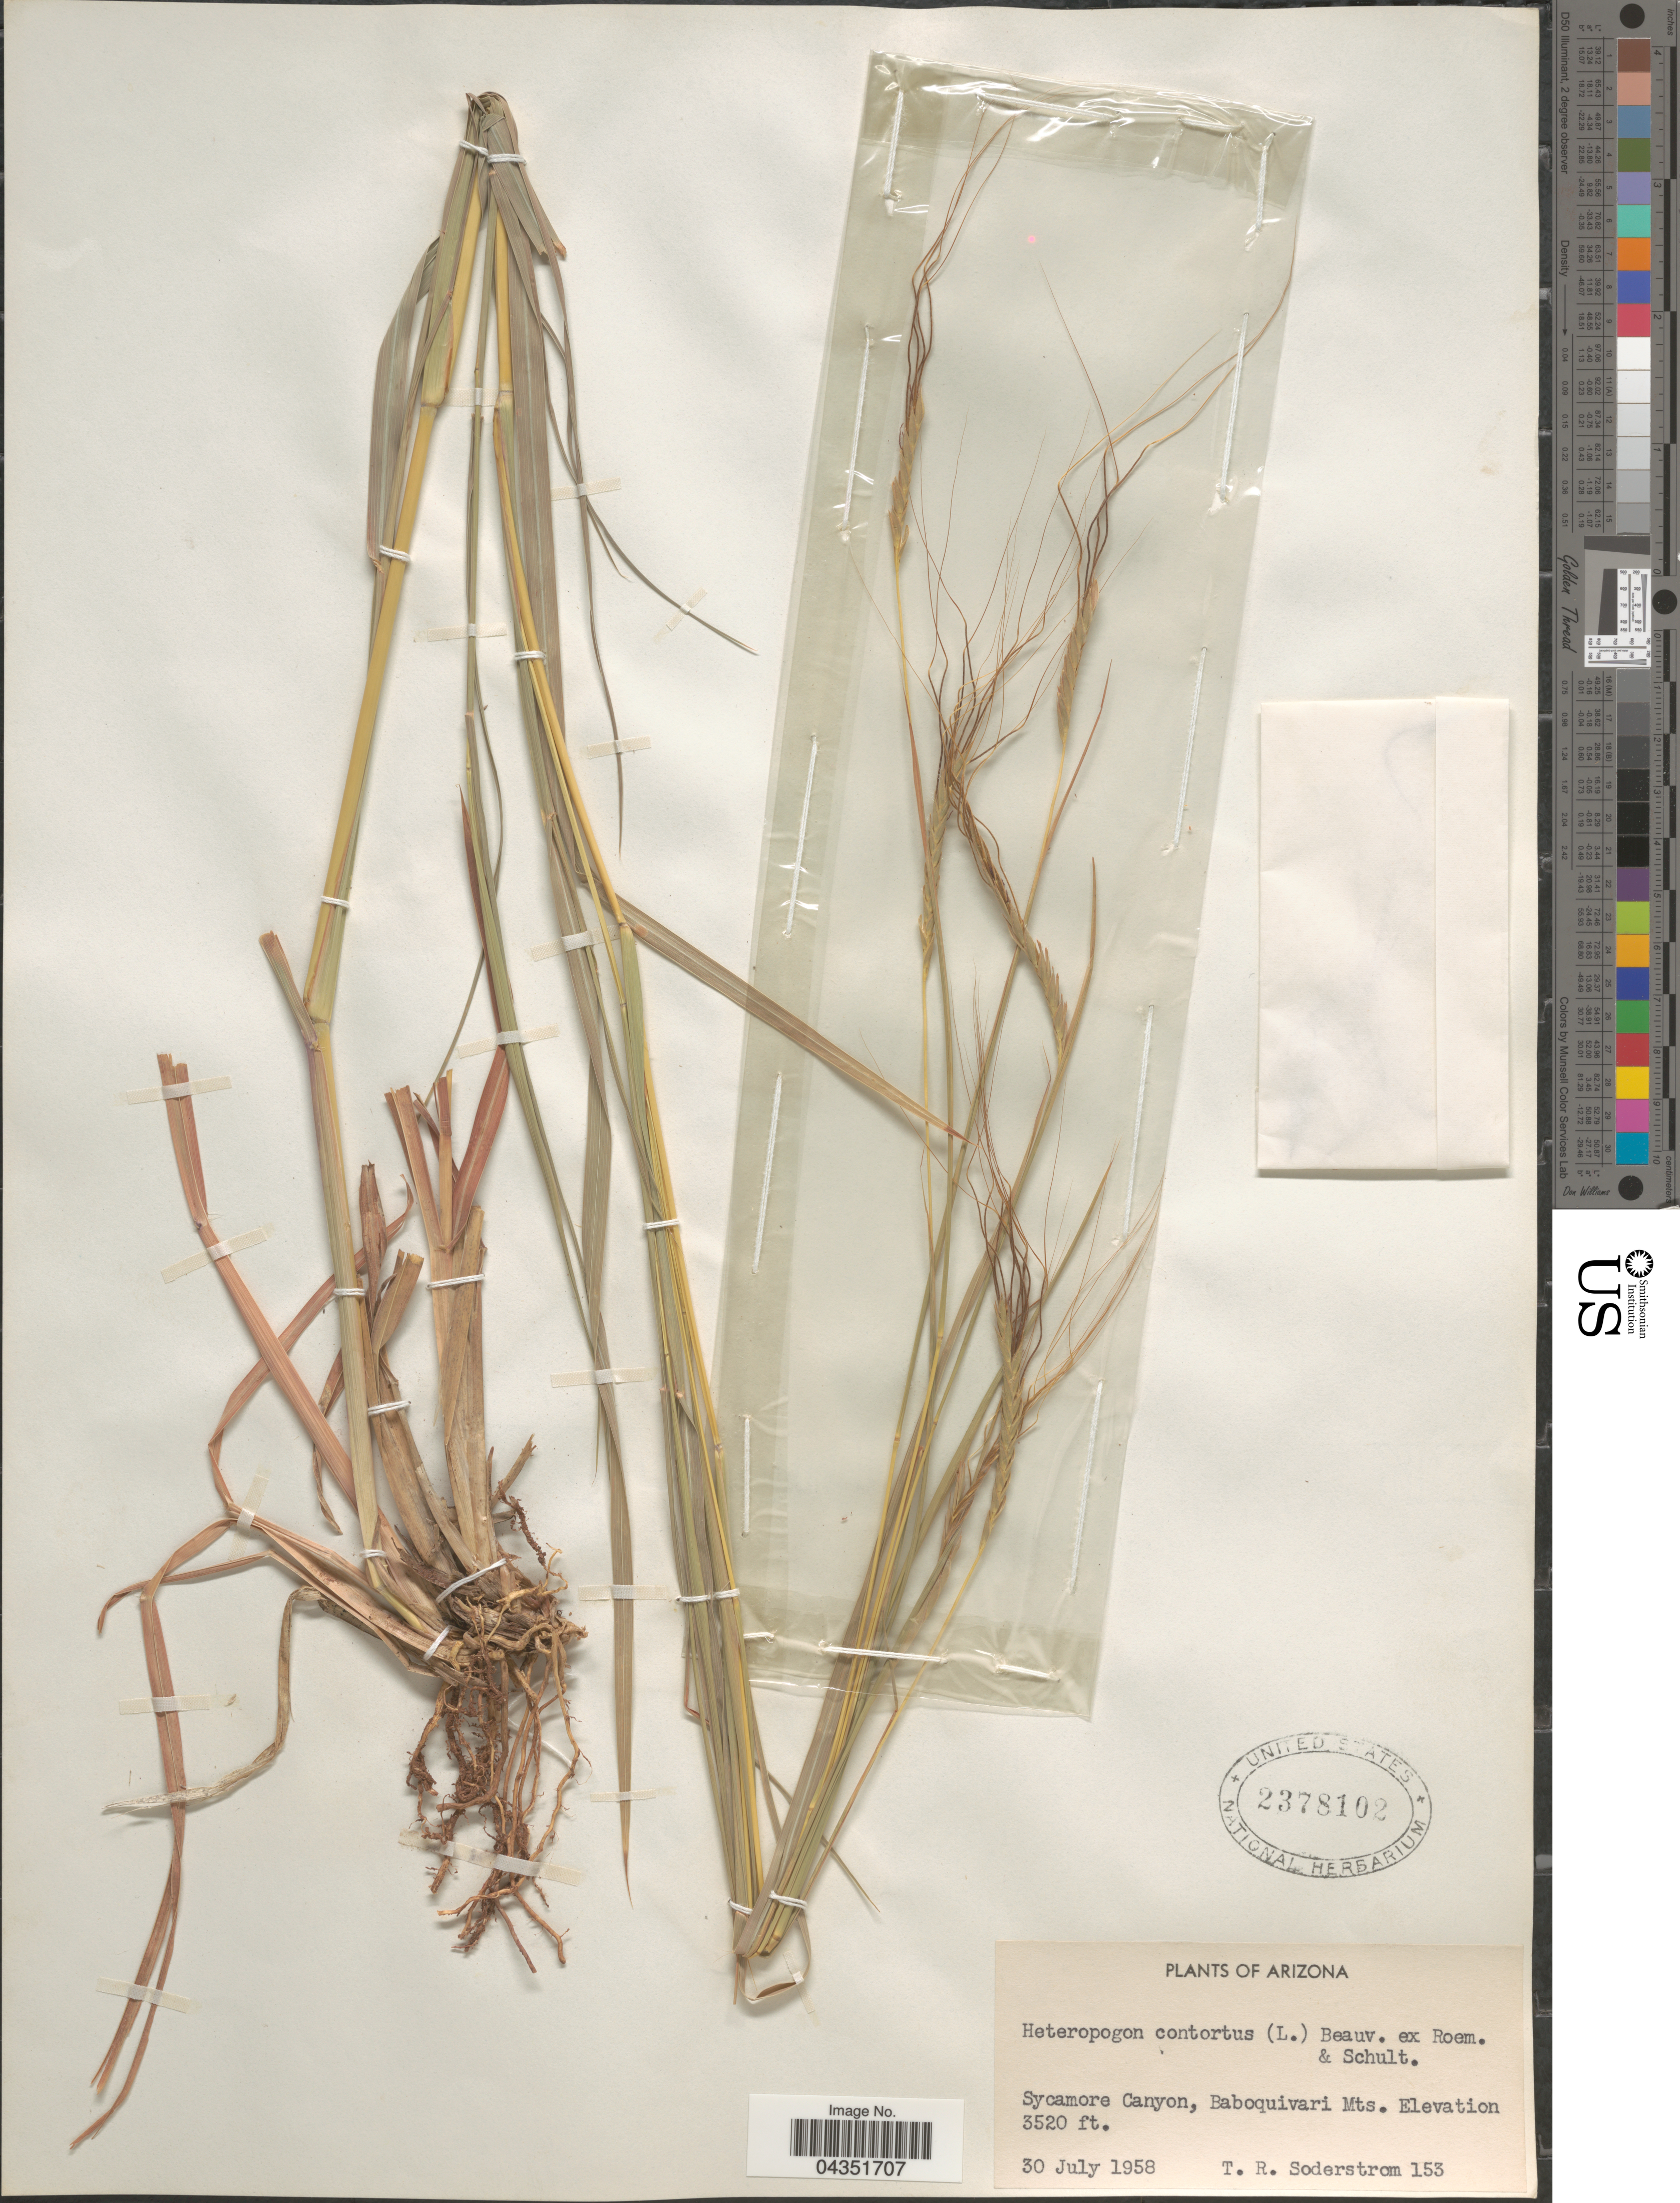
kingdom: Plantae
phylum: Tracheophyta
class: Liliopsida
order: Poales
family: Poaceae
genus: Heteropogon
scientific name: Heteropogon contortus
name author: (L.) P. Beauv. ex Roem. & Schult.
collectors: T. R. Soderstrom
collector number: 153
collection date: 1958-07-30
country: United States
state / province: Arizona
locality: Sycamore Canyon, Baboquivari Mts.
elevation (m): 1073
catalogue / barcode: US 2378102